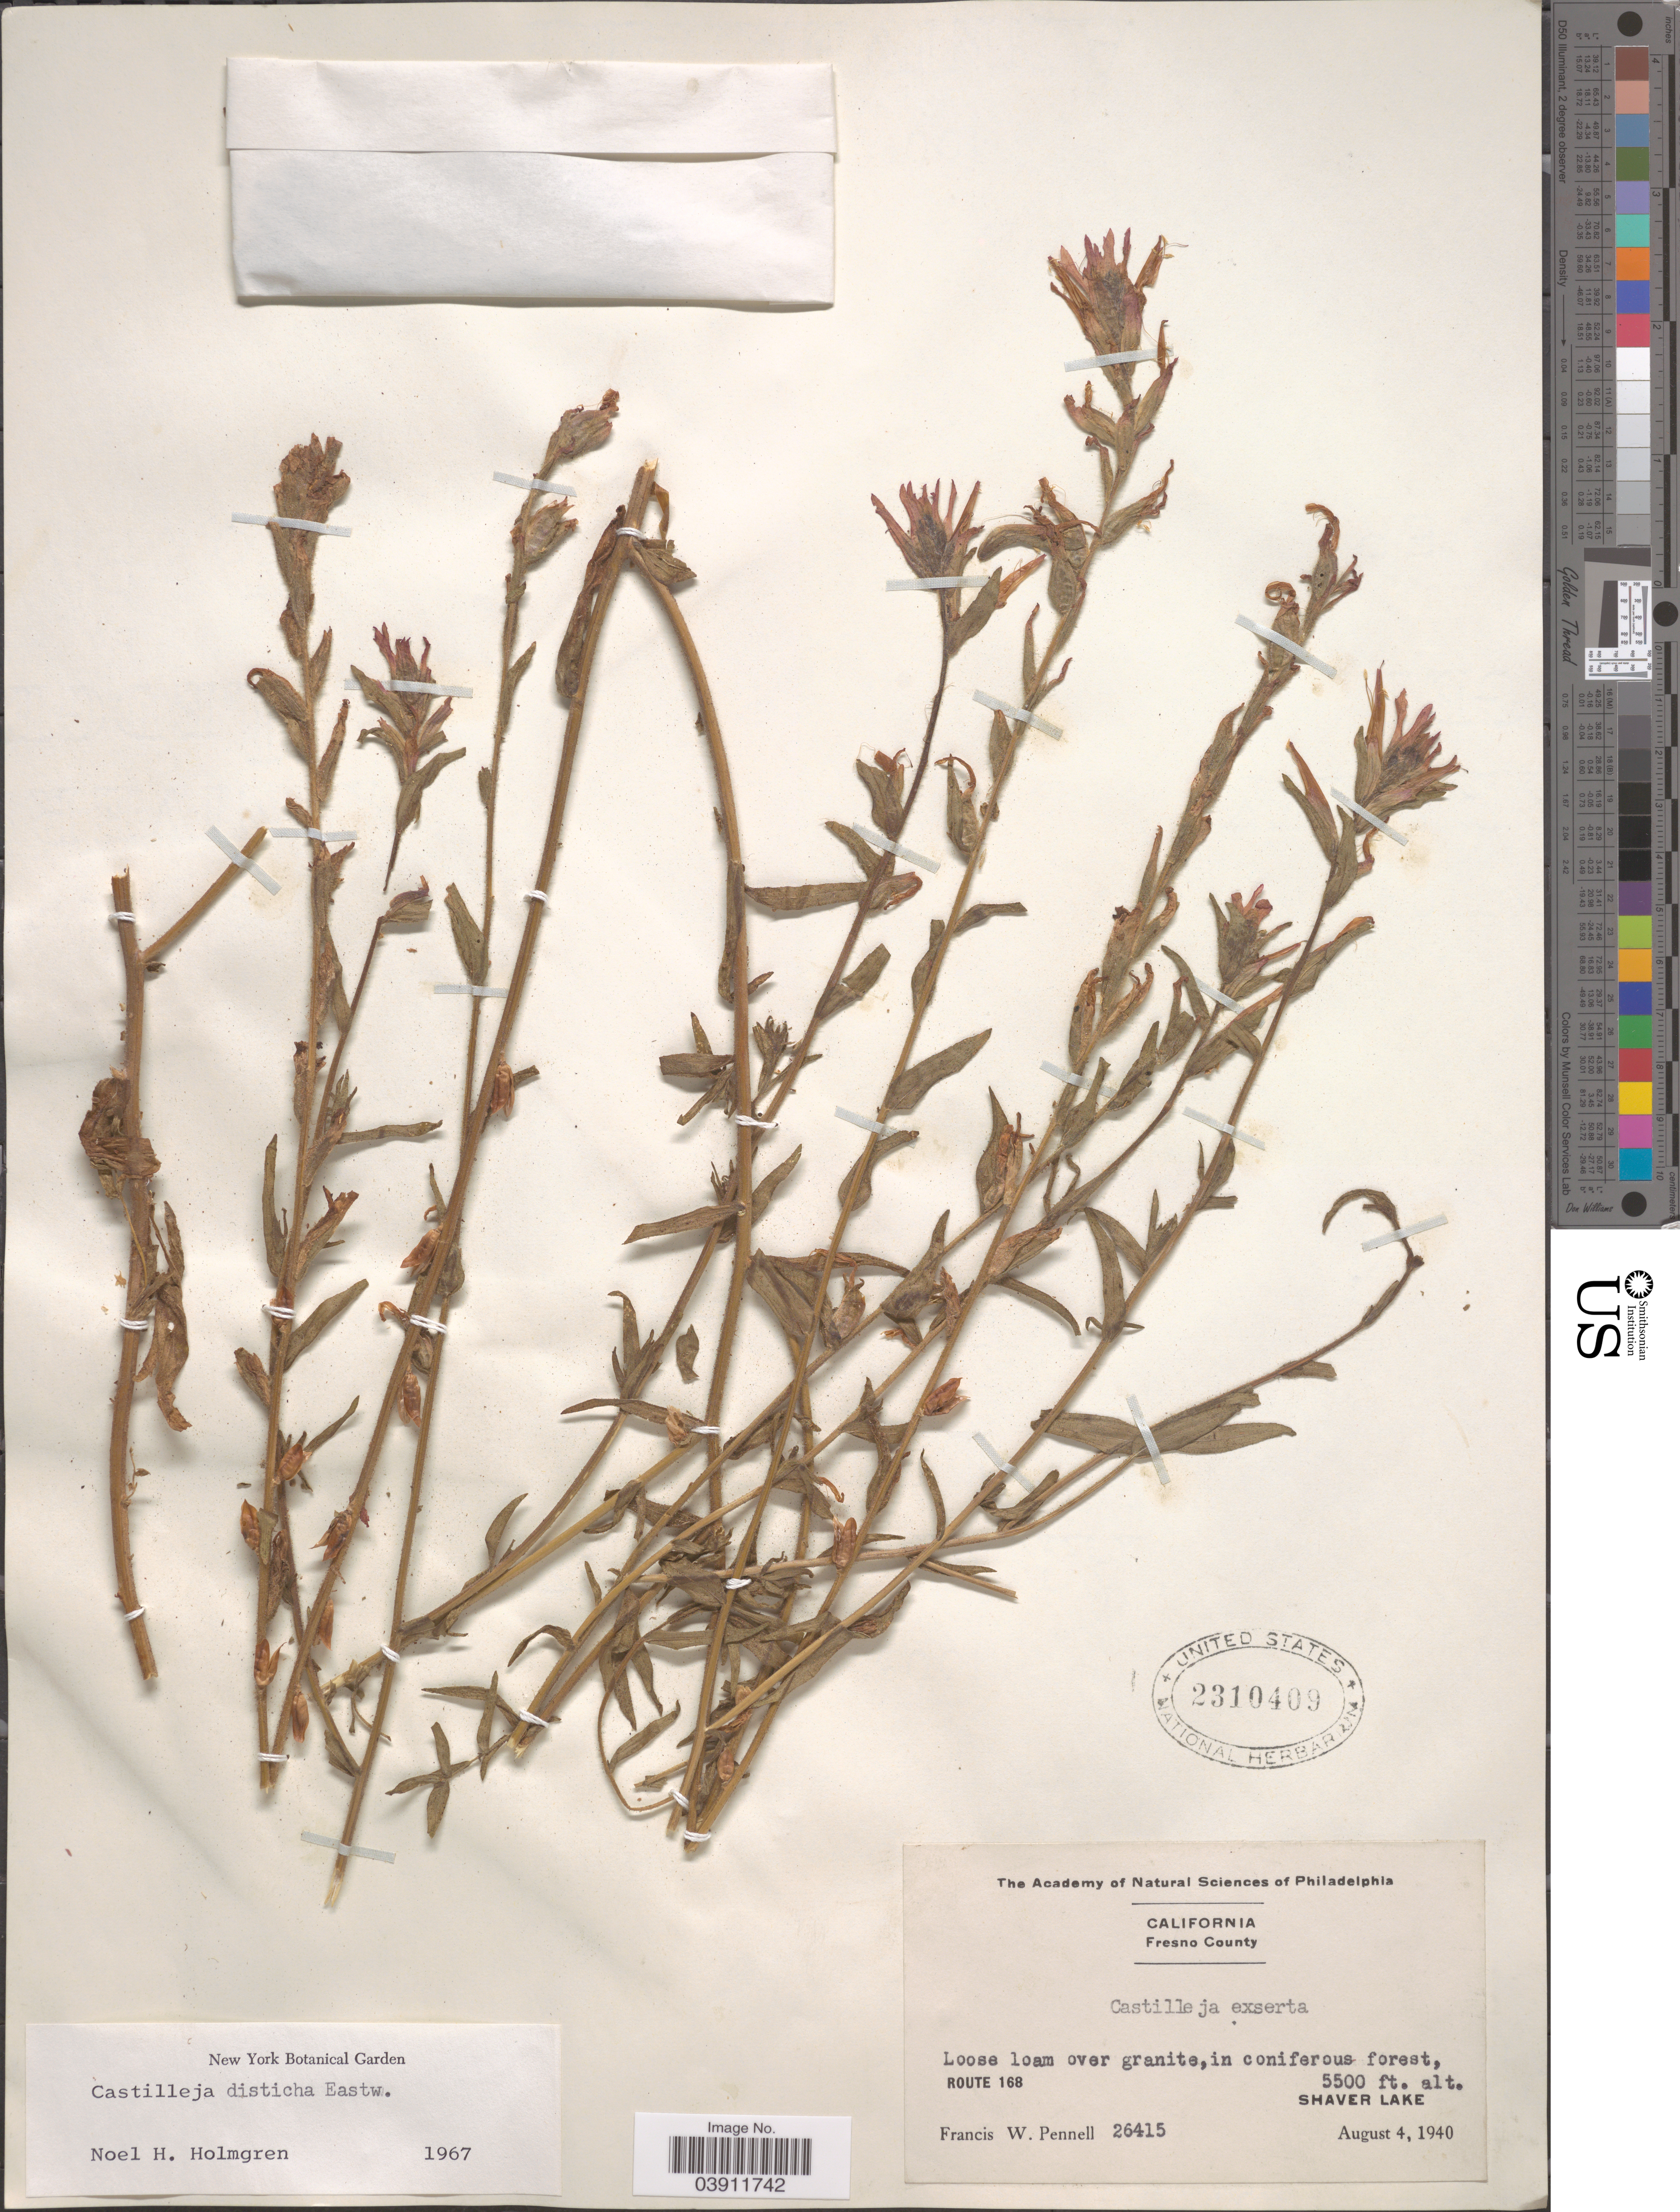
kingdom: Plantae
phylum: Tracheophyta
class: Magnoliopsida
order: Lamiales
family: Orobanchaceae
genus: Castilleja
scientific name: Castilleja disticha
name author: Eastw.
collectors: F. W. Pennell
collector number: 26415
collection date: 1940-08-04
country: United States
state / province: California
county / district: Fresno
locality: Fresno County. Route 168, Shaver Lake.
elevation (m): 1676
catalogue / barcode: US 2310409